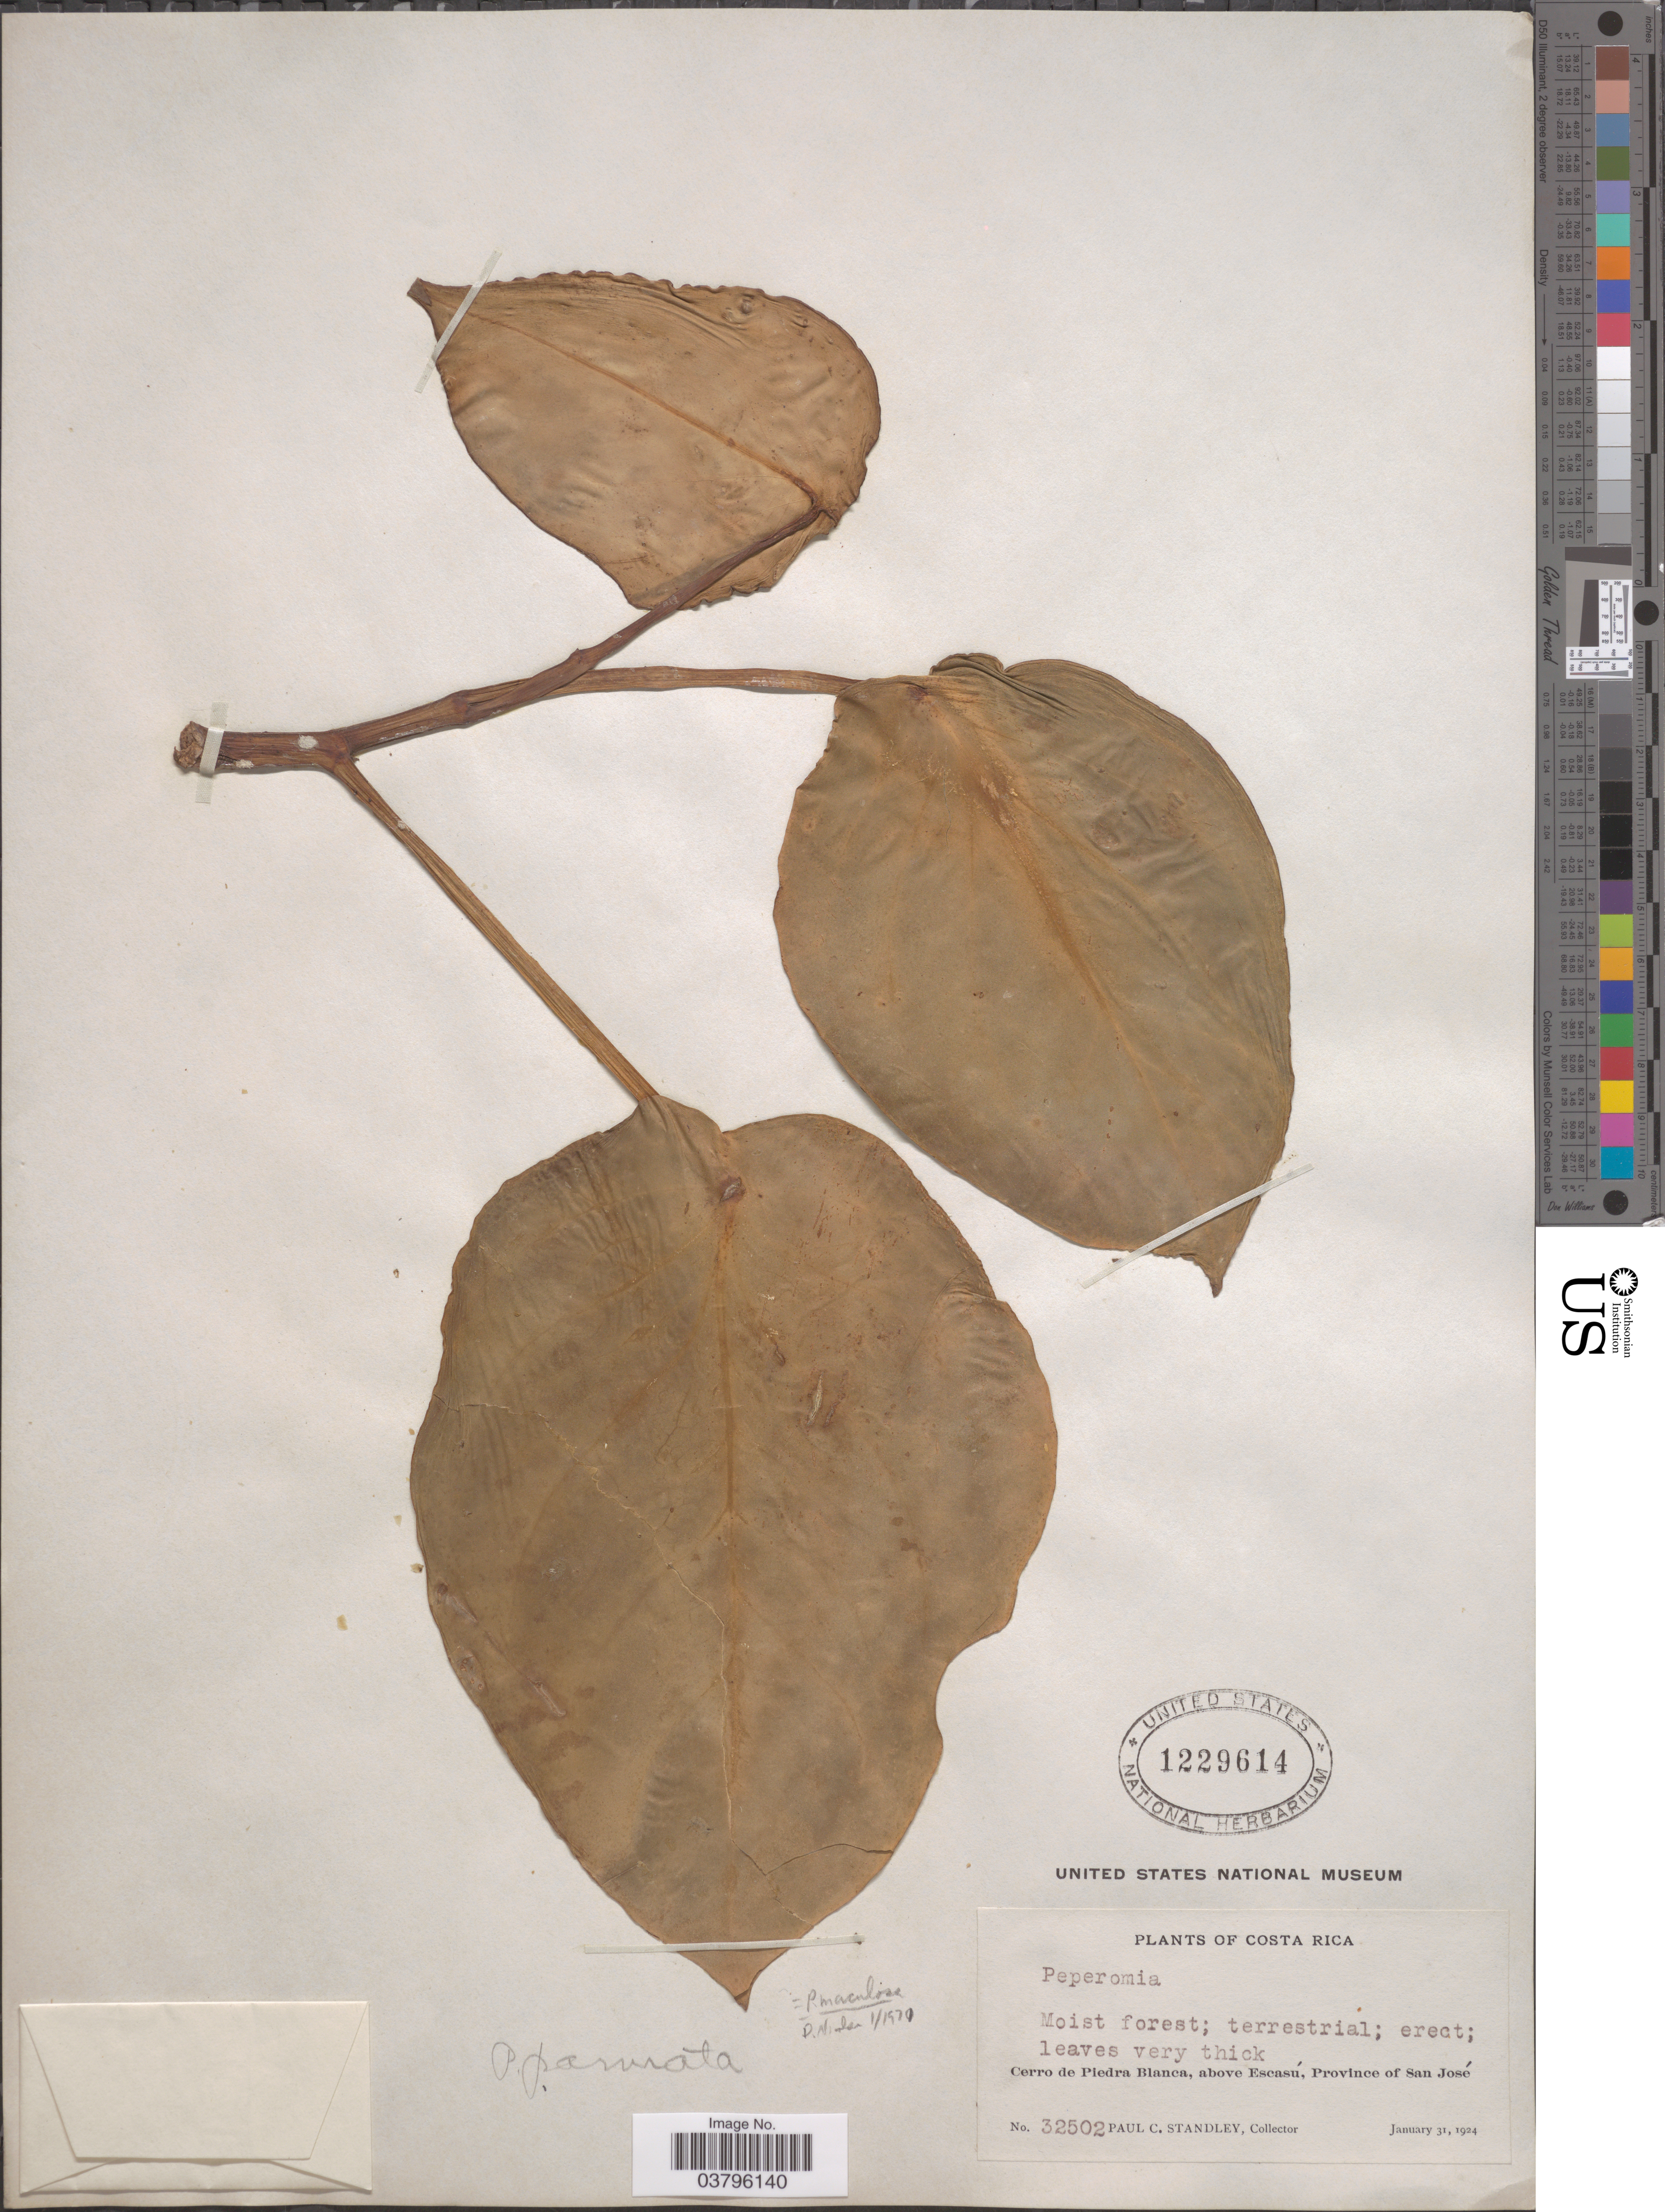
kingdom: Plantae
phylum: Tracheophyta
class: Magnoliopsida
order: Piperales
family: Piperaceae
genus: Peperomia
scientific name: Peperomia maculosa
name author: (L.) Hook.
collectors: P. C. Standley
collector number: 32502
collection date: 1924-01-31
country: Costa Rica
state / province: San José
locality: Cerro de Piedra Blanca, above Escasú.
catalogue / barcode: US 1229614